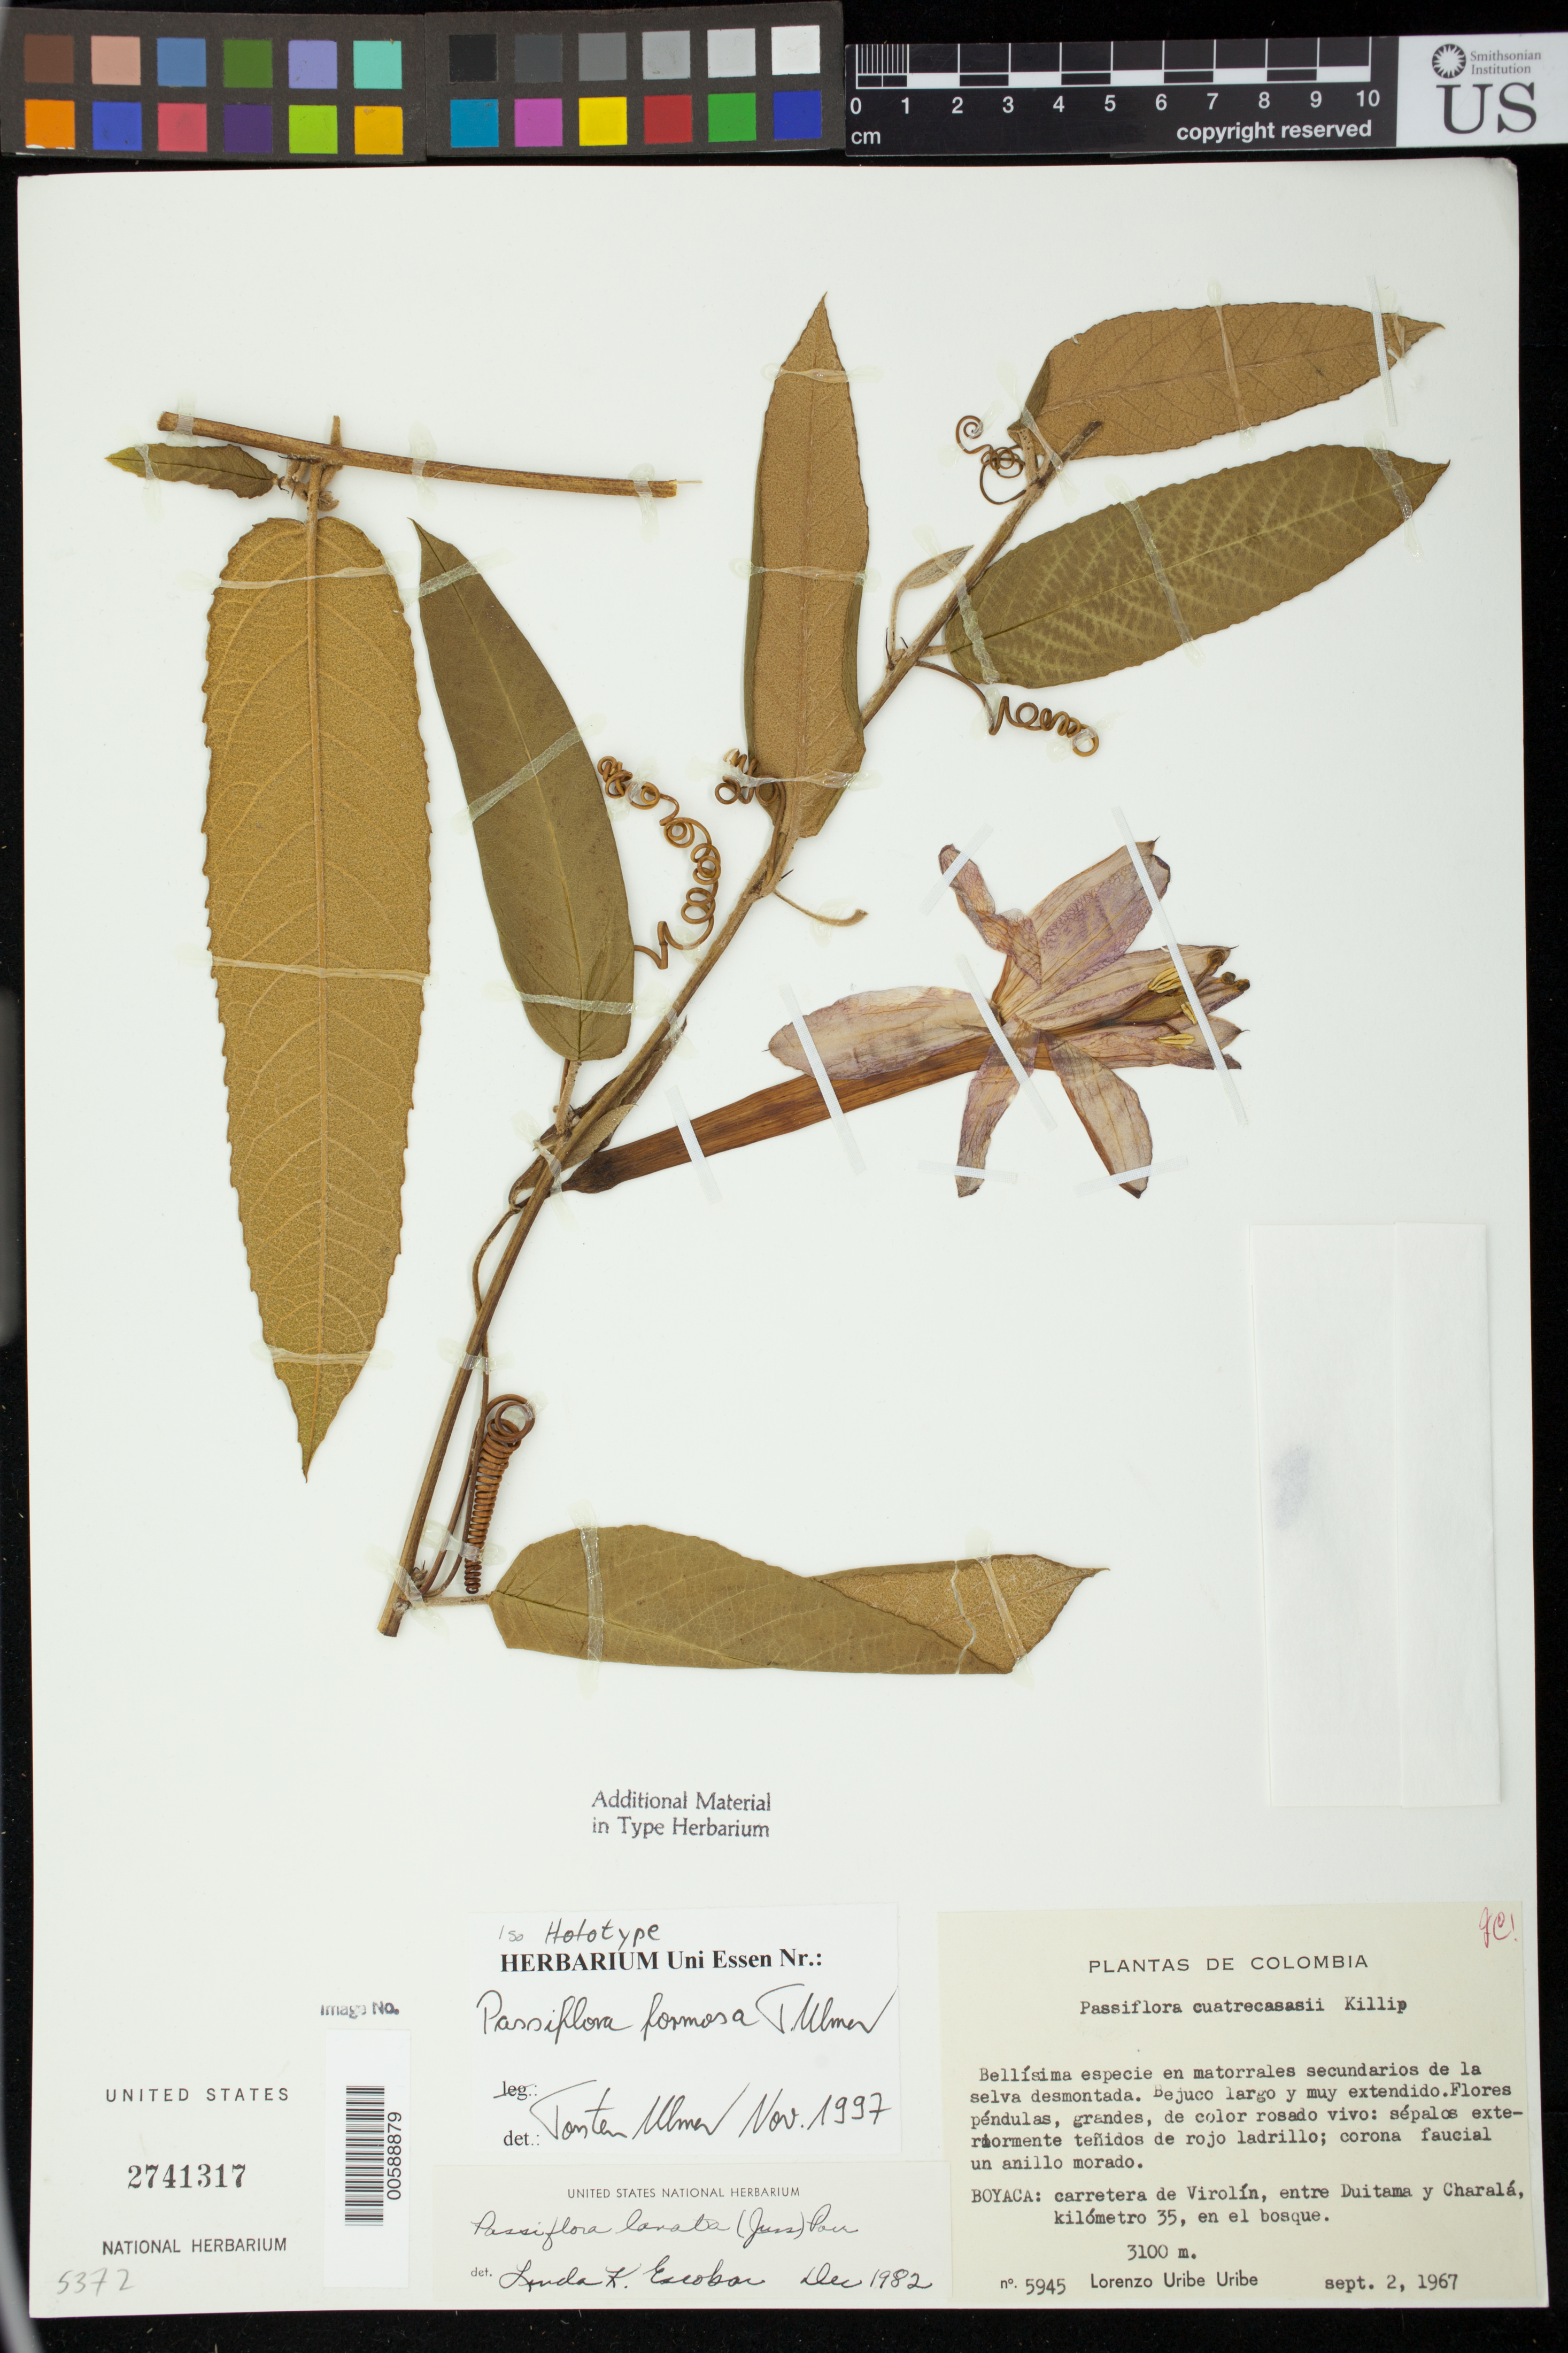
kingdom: Plantae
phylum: Tracheophyta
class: Magnoliopsida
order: Malpighiales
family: Passifloraceae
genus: Passiflora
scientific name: Passiflora formosa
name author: Ulmer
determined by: Ulmer, T.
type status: Isotype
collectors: L. Uribe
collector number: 5945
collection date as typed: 02 Sep 1967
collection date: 1967-09-02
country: Colombia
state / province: Boyacá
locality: Carretera de Virolín, entre Duitama y Charalá, kilometre 35, en el Bosque.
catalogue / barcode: US 2741317